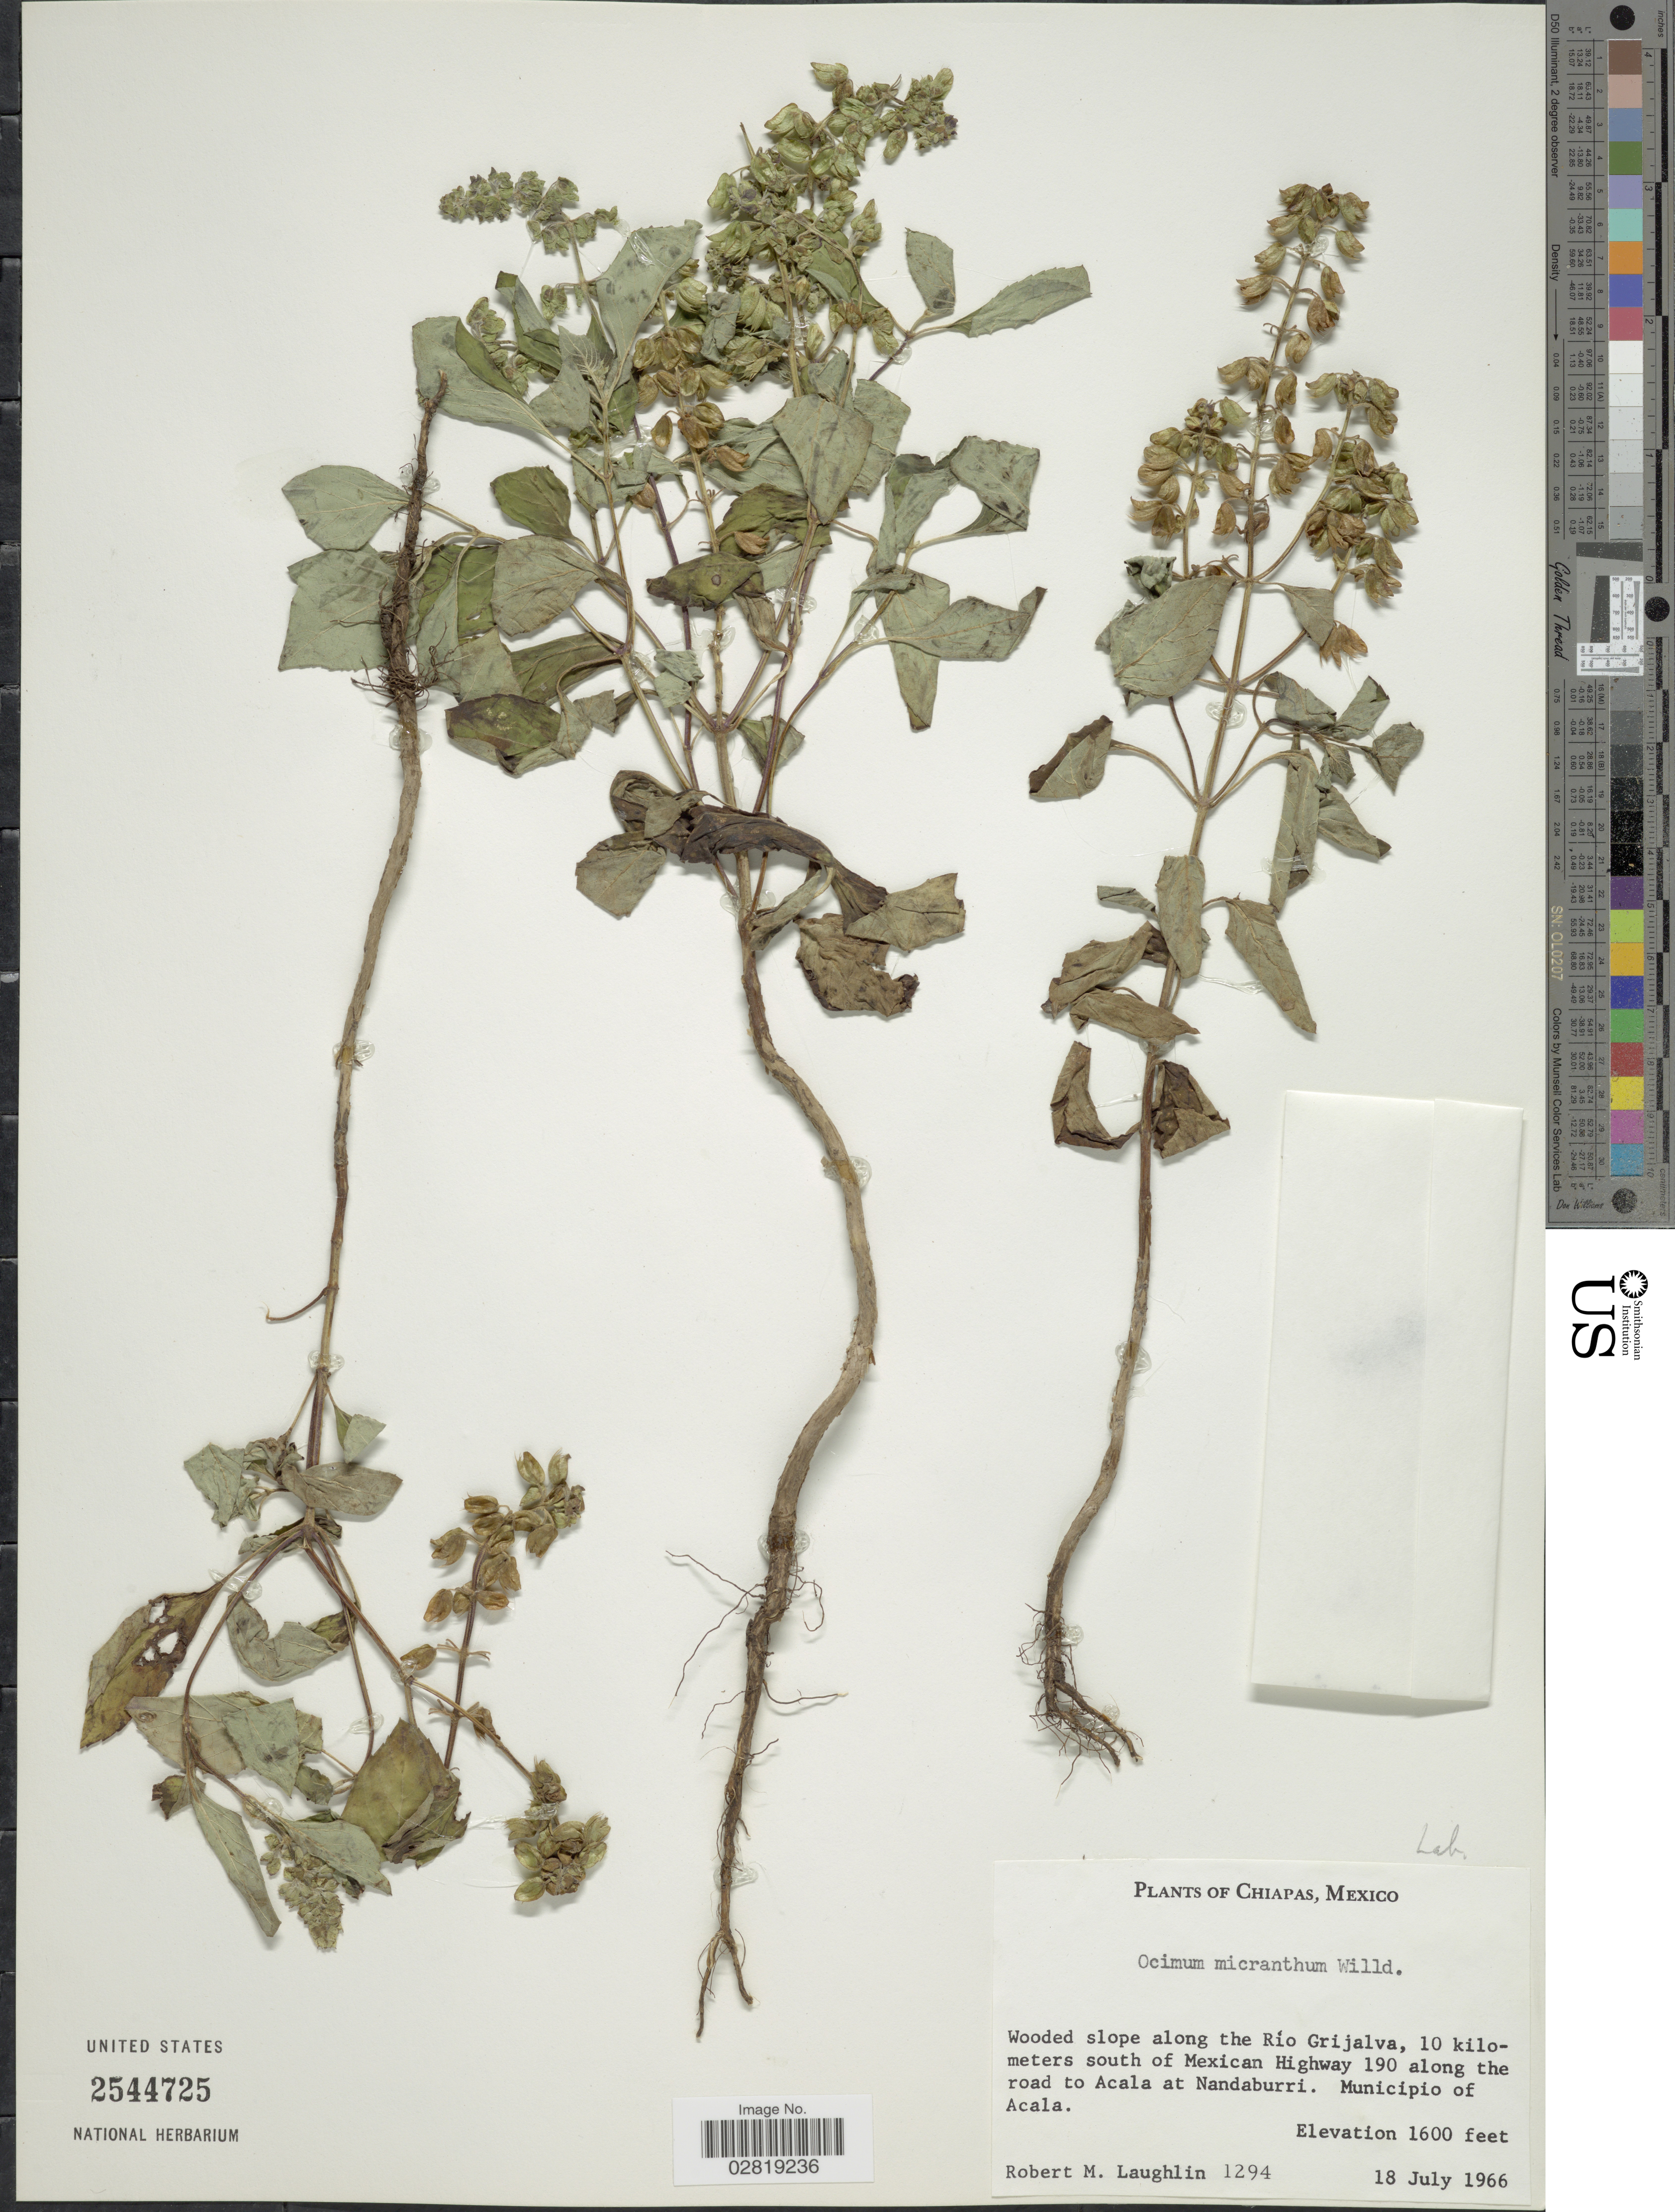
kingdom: Plantae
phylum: Tracheophyta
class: Magnoliopsida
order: Lamiales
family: Lamiaceae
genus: Ocimum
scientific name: Ocimum campechianum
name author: Mill.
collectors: R. M. Laughlin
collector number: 1294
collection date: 1966-07-18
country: Mexico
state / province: Chiapas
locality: Wooded slope along the Río Grijalva, 10 kilometers south of Mexican Highway 190 along the road to Acala at Nandaburri. Municipio of Acala.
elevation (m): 488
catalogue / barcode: US 2544725